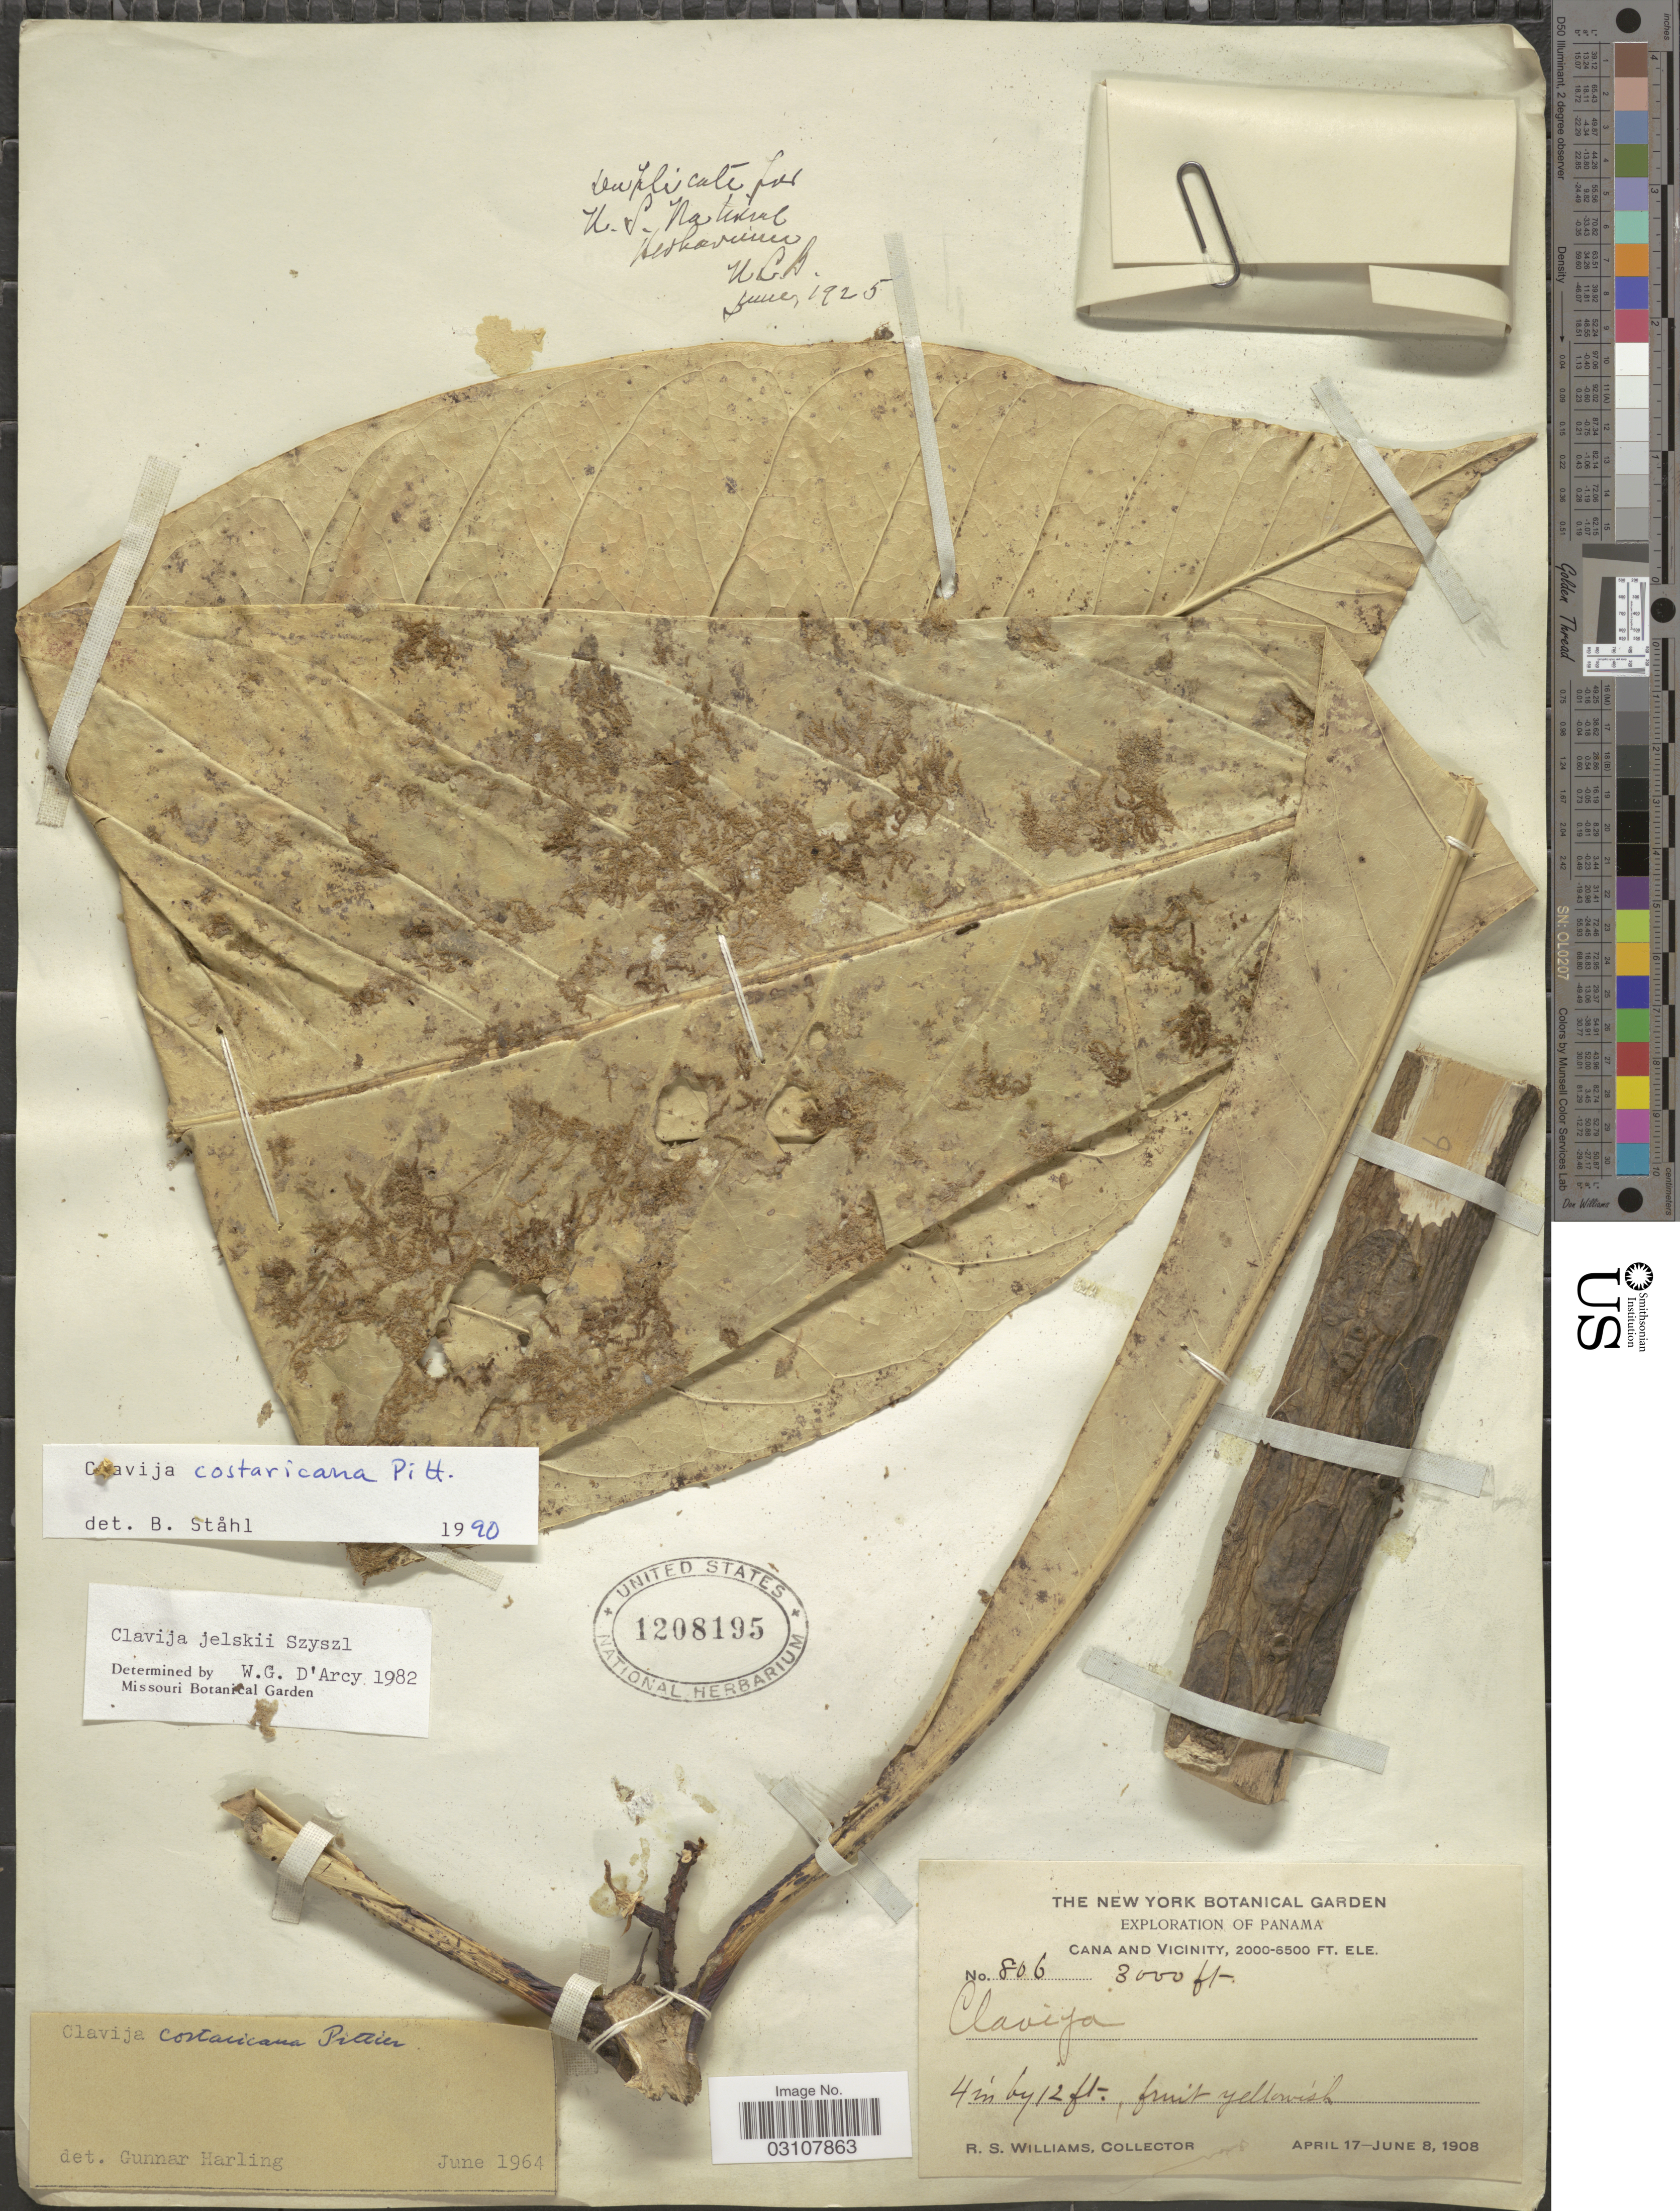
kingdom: Plantae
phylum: Tracheophyta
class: Magnoliopsida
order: Ericales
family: Primulaceae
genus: Clavija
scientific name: Clavija costaricana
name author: Pittier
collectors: R. S. Williams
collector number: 806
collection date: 1908-04-17/1908-06-08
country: Panama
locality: Cana and Vicinity.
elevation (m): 914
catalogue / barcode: US 1208195